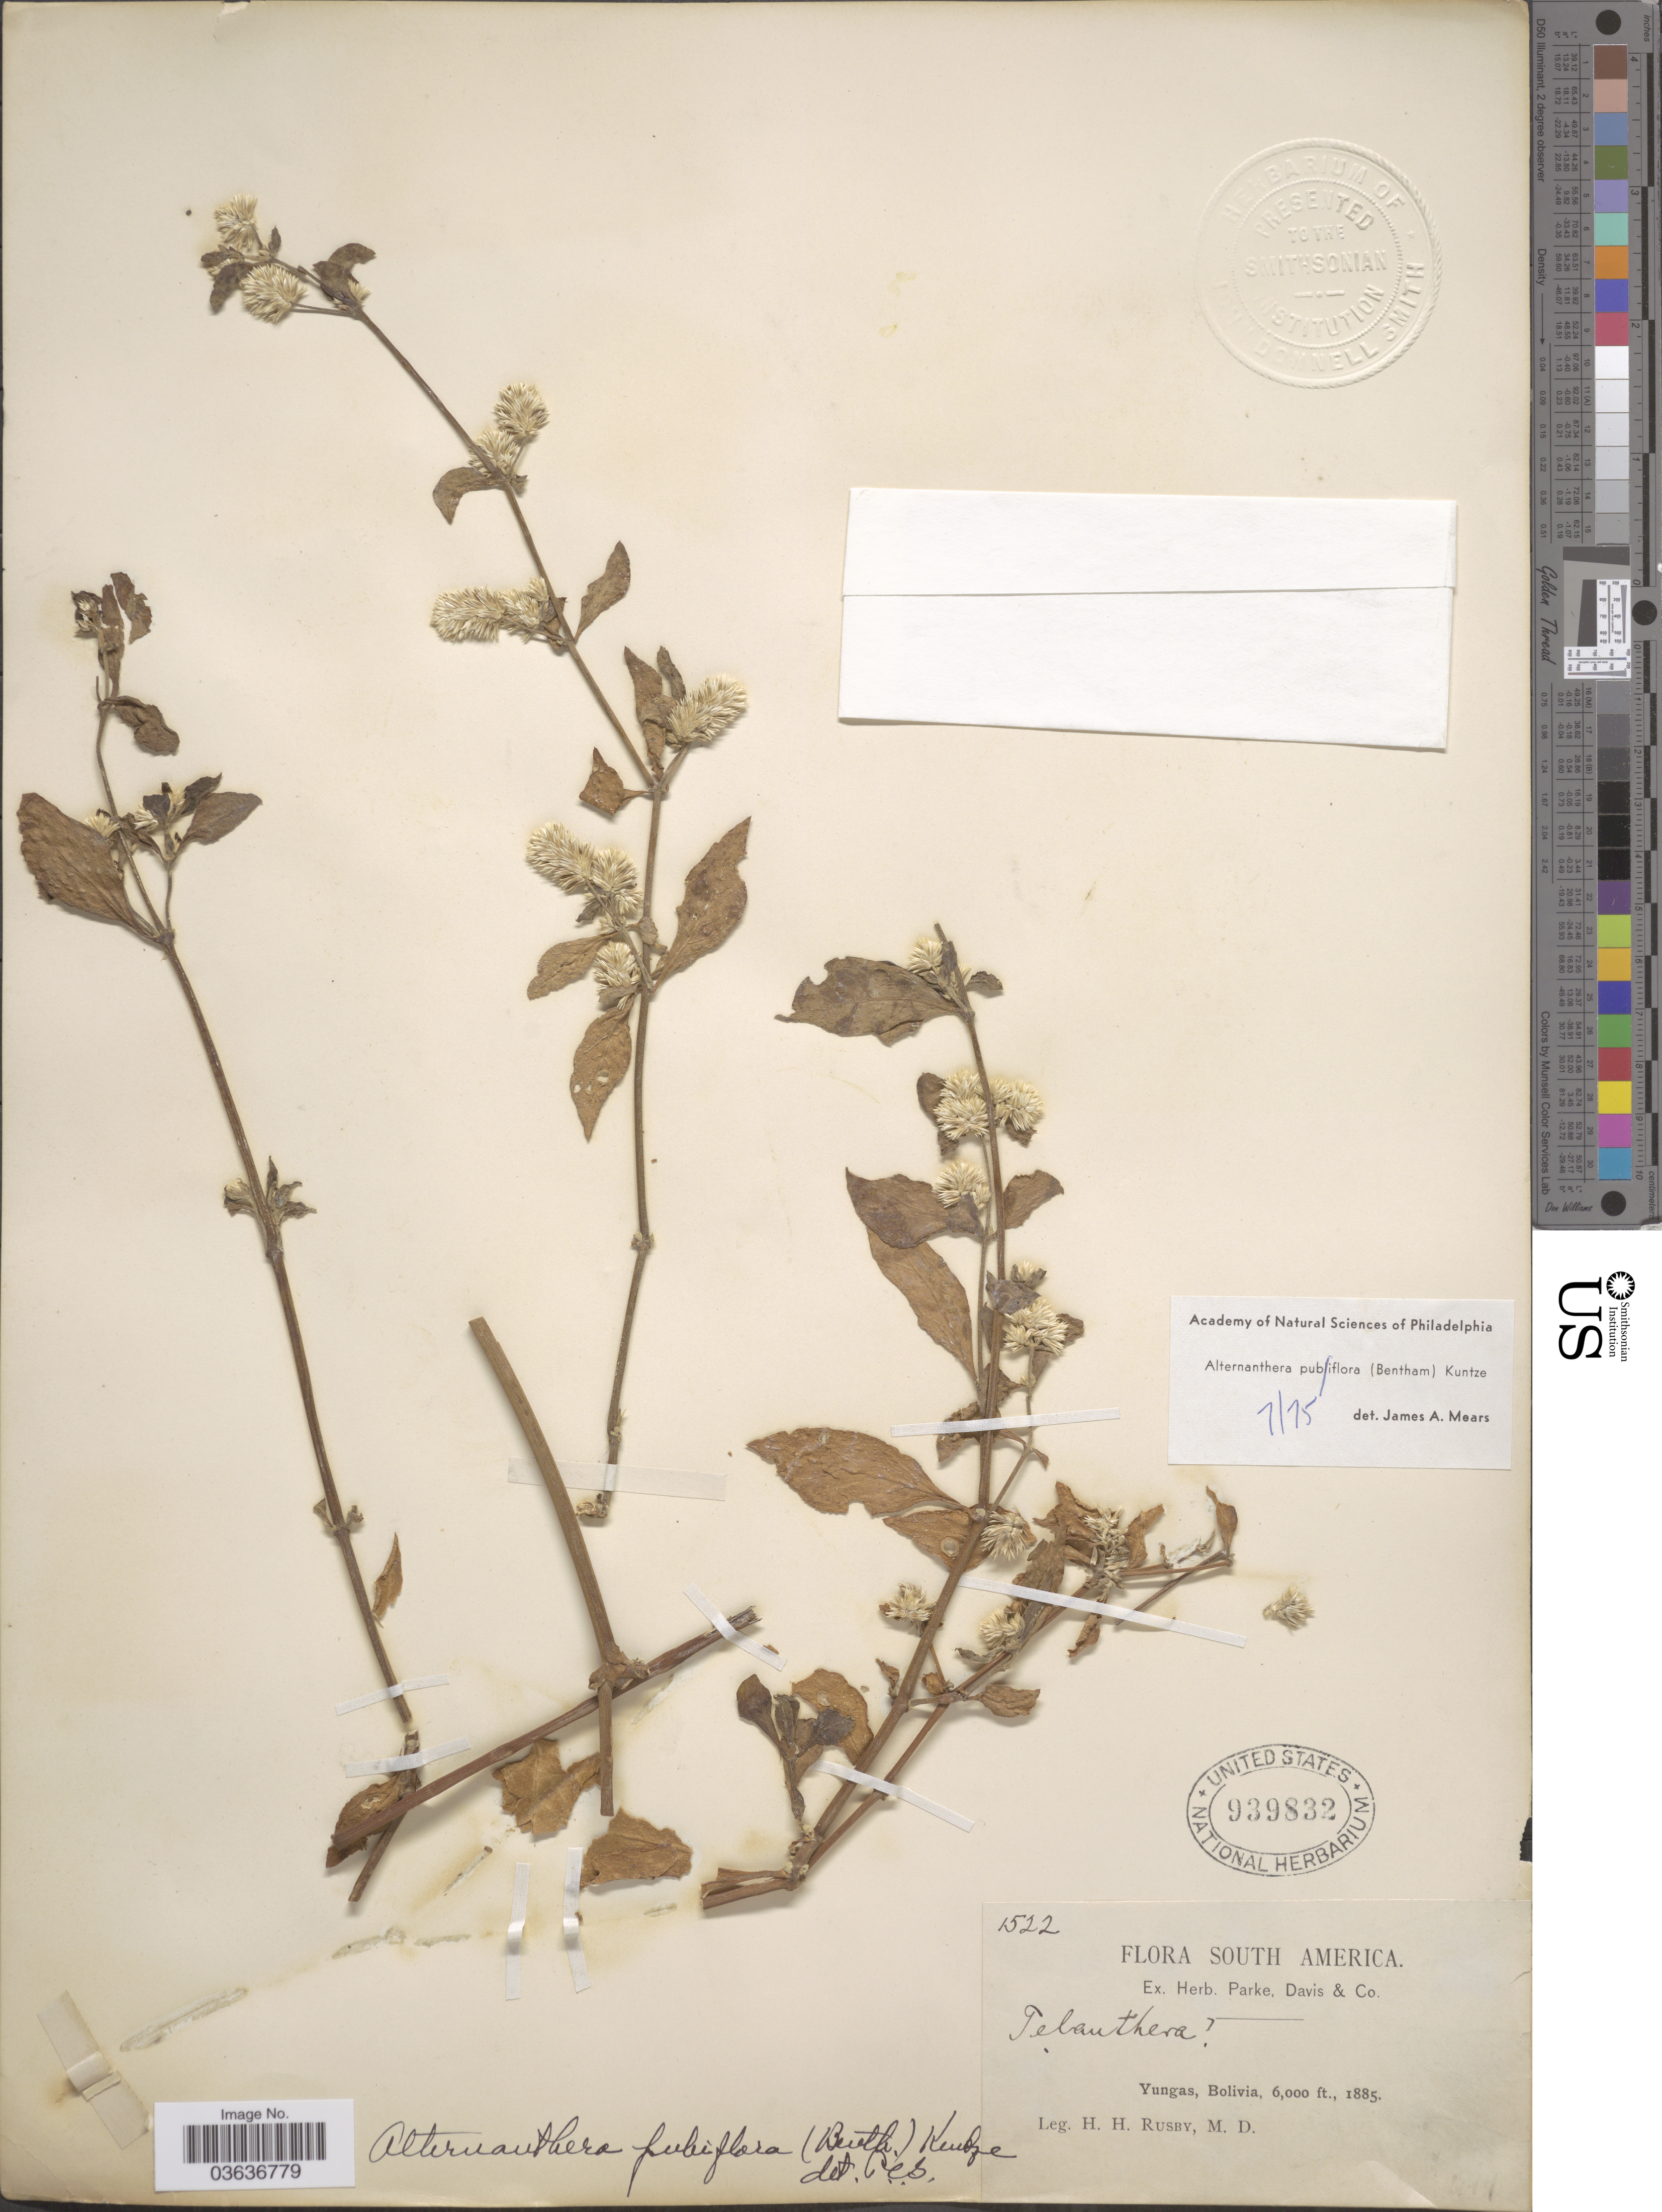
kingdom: Plantae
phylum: Tracheophyta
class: Magnoliopsida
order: Caryophyllales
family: Amaranthaceae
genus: Alternanthera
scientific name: Alternanthera pubiflora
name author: (Benth.) Kuntze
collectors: H. H. Rusby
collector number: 1522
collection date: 1885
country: Bolivia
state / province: La Paz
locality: Yungas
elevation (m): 1829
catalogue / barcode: US 939832